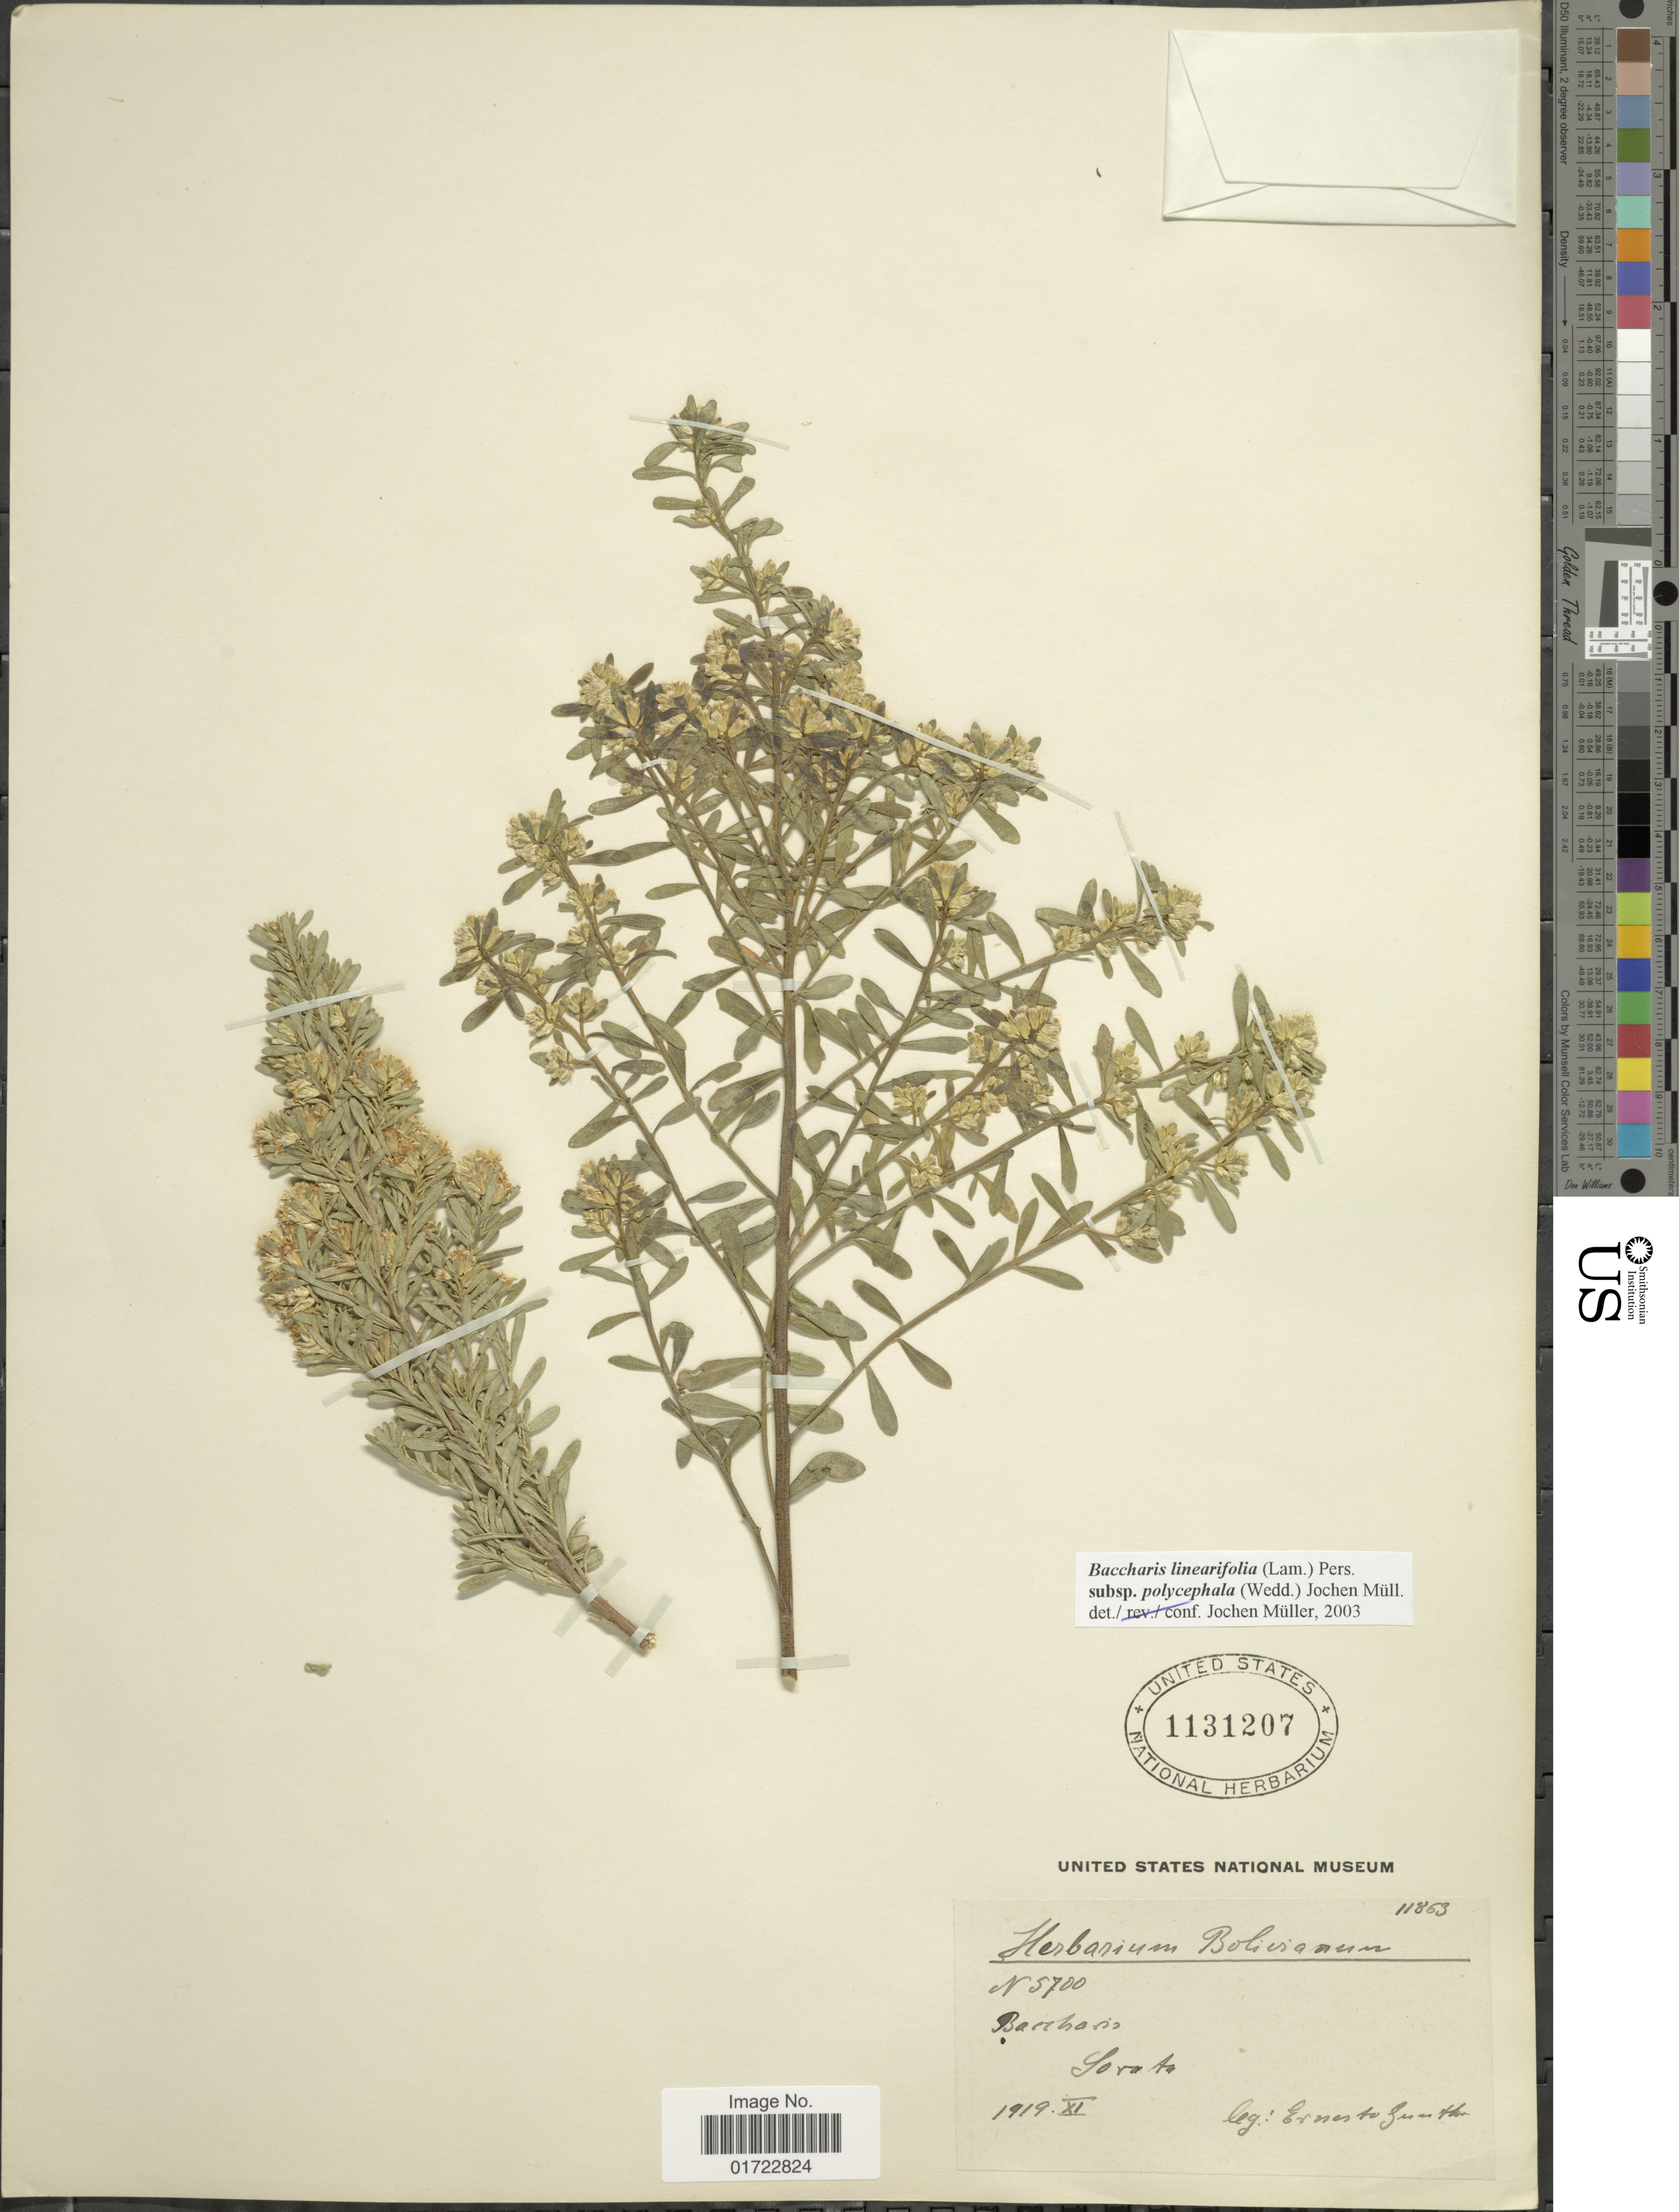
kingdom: Plantae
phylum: Tracheophyta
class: Magnoliopsida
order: Asterales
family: Asteraceae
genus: Baccharis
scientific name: Baccharis linearifolia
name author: (Lam.) Pers.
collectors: E. Gunther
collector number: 5700?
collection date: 1919-11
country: Bolivia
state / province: La Paz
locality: Sorata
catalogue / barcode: US 1131207